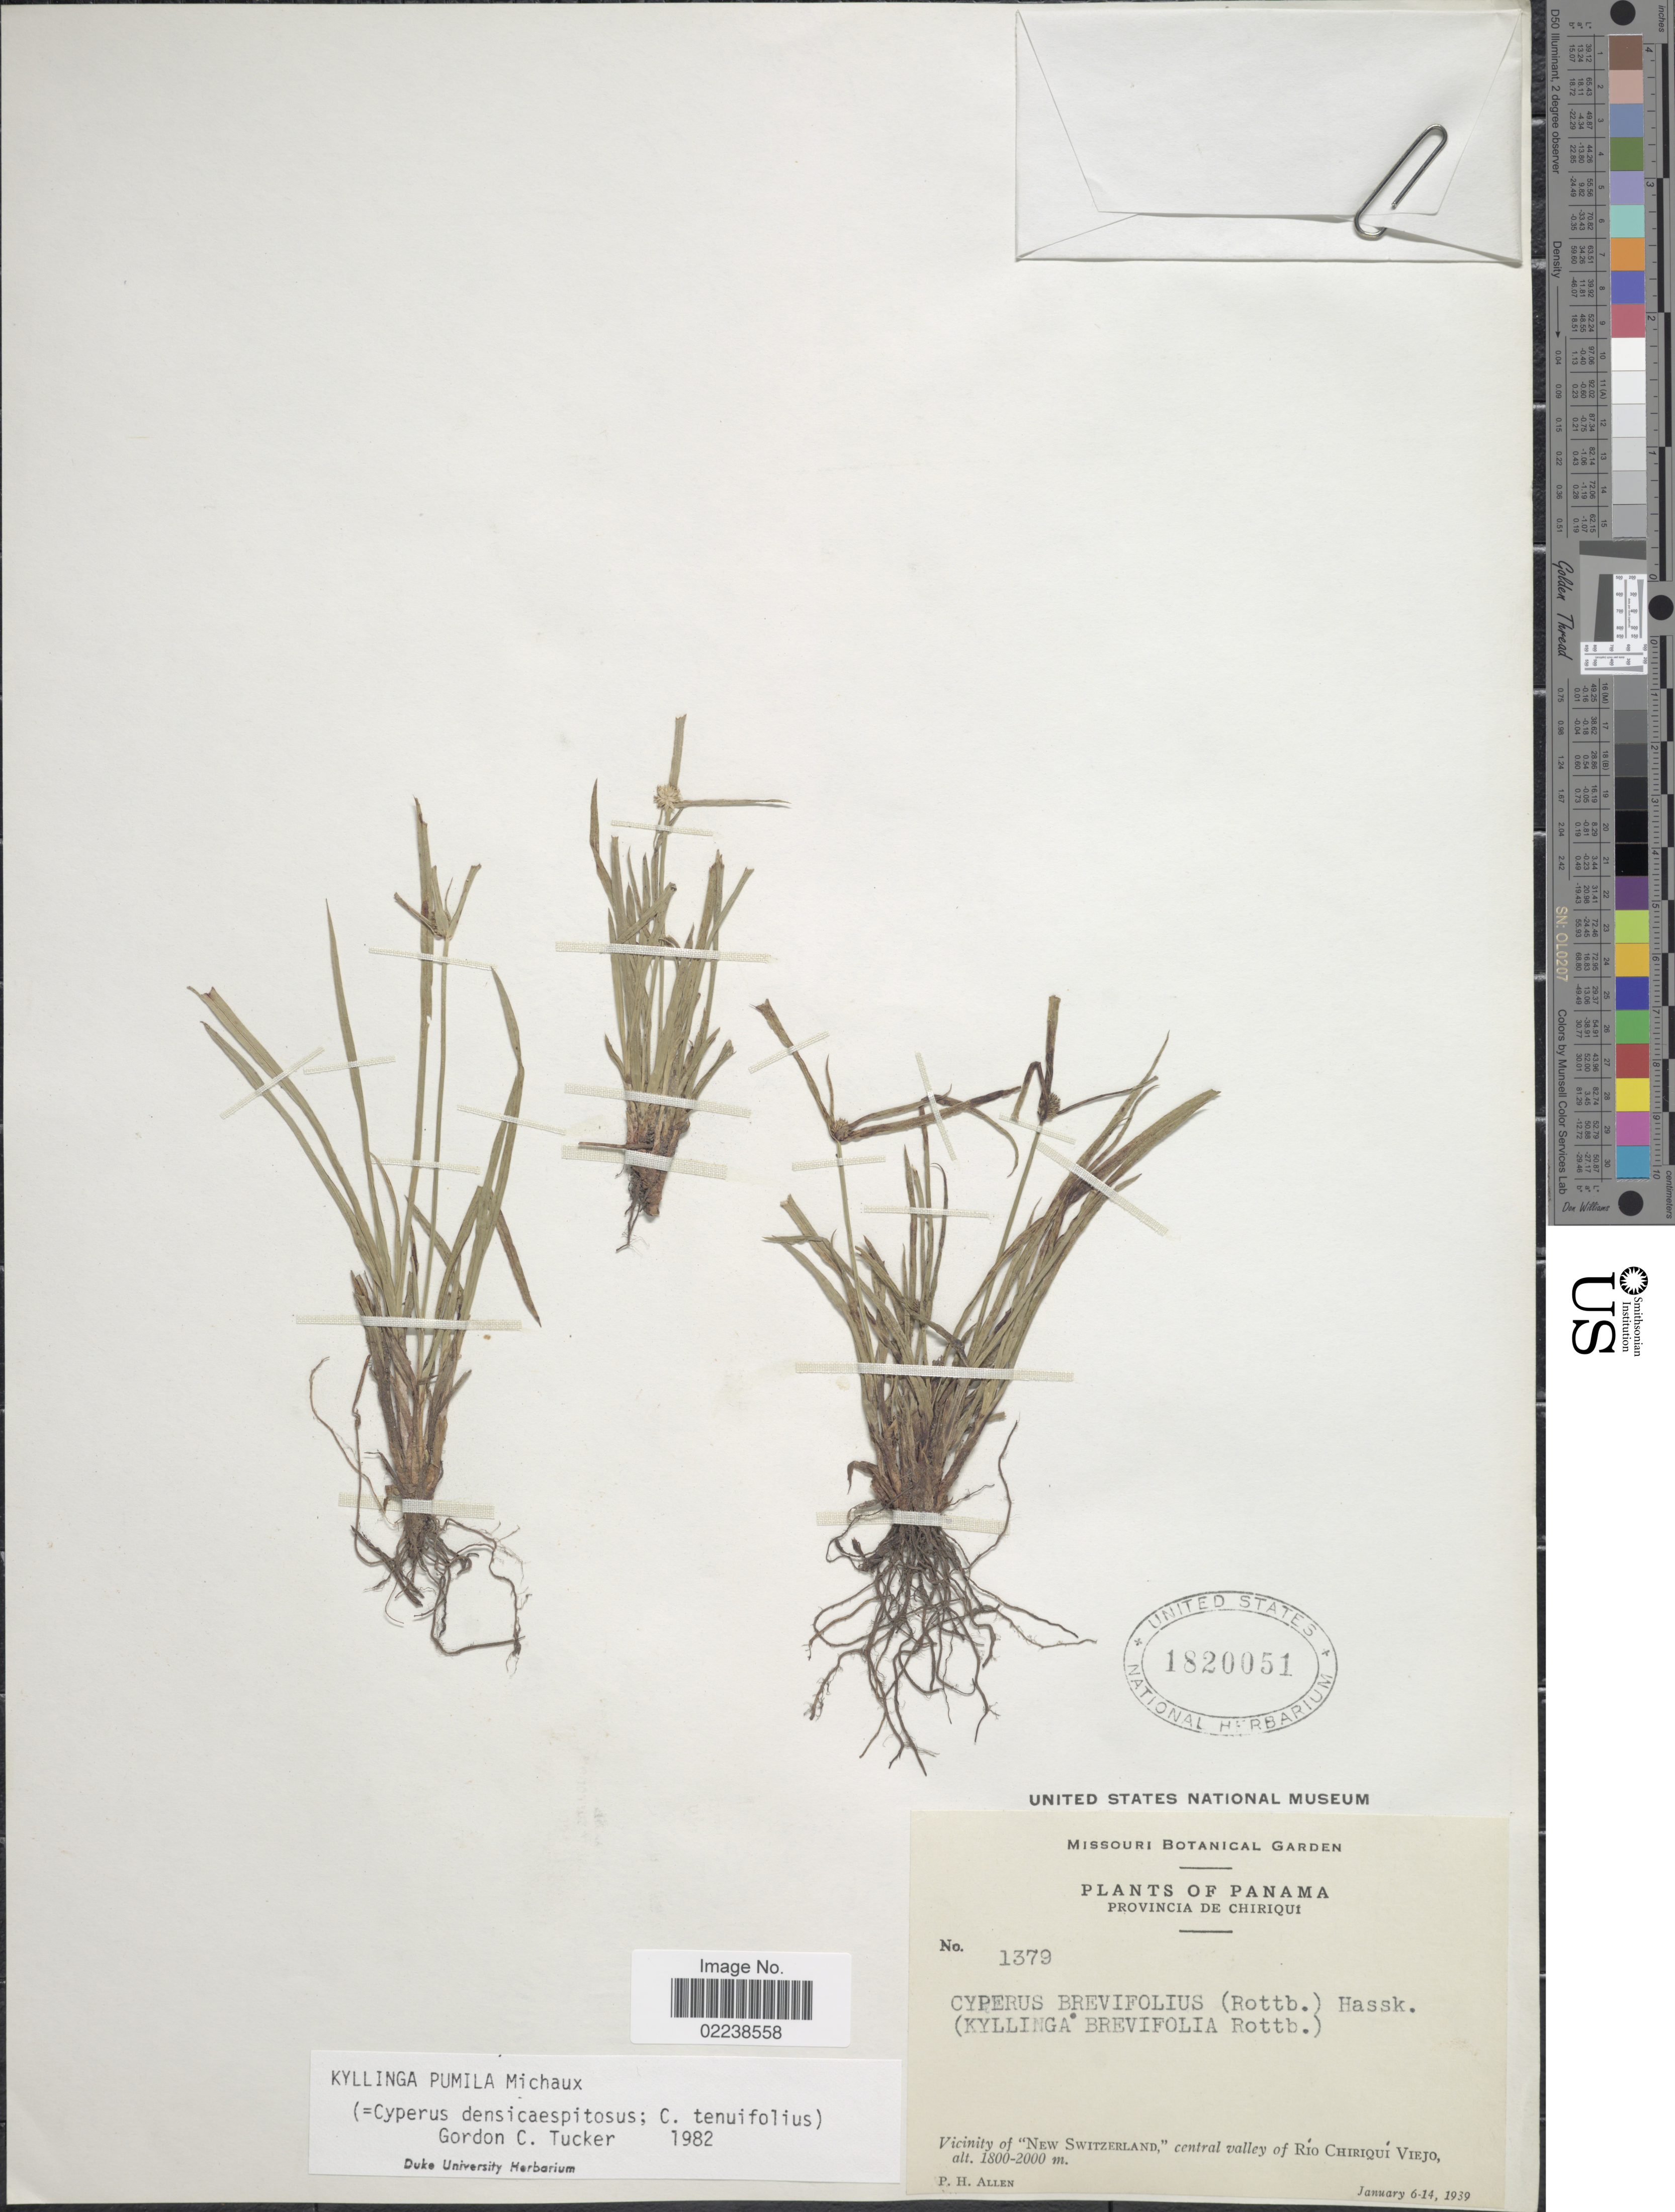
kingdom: Plantae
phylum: Tracheophyta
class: Liliopsida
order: Poales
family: Cyperaceae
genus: Cyperus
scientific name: Cyperus hortensis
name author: (Salzm. ex Steud.) Dorr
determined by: Strong, Mark T., (BOT), Smithsonian Institution - National Museum of Natural History (UNITED STATES)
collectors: P. H. Allen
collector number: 1379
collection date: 1939-01-06/1939-01-14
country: Panama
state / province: Chiriqui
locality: Vicinity of "New Switzerland,"central valley of Rio Chiriqui Viejo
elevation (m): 1800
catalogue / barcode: US 1820051